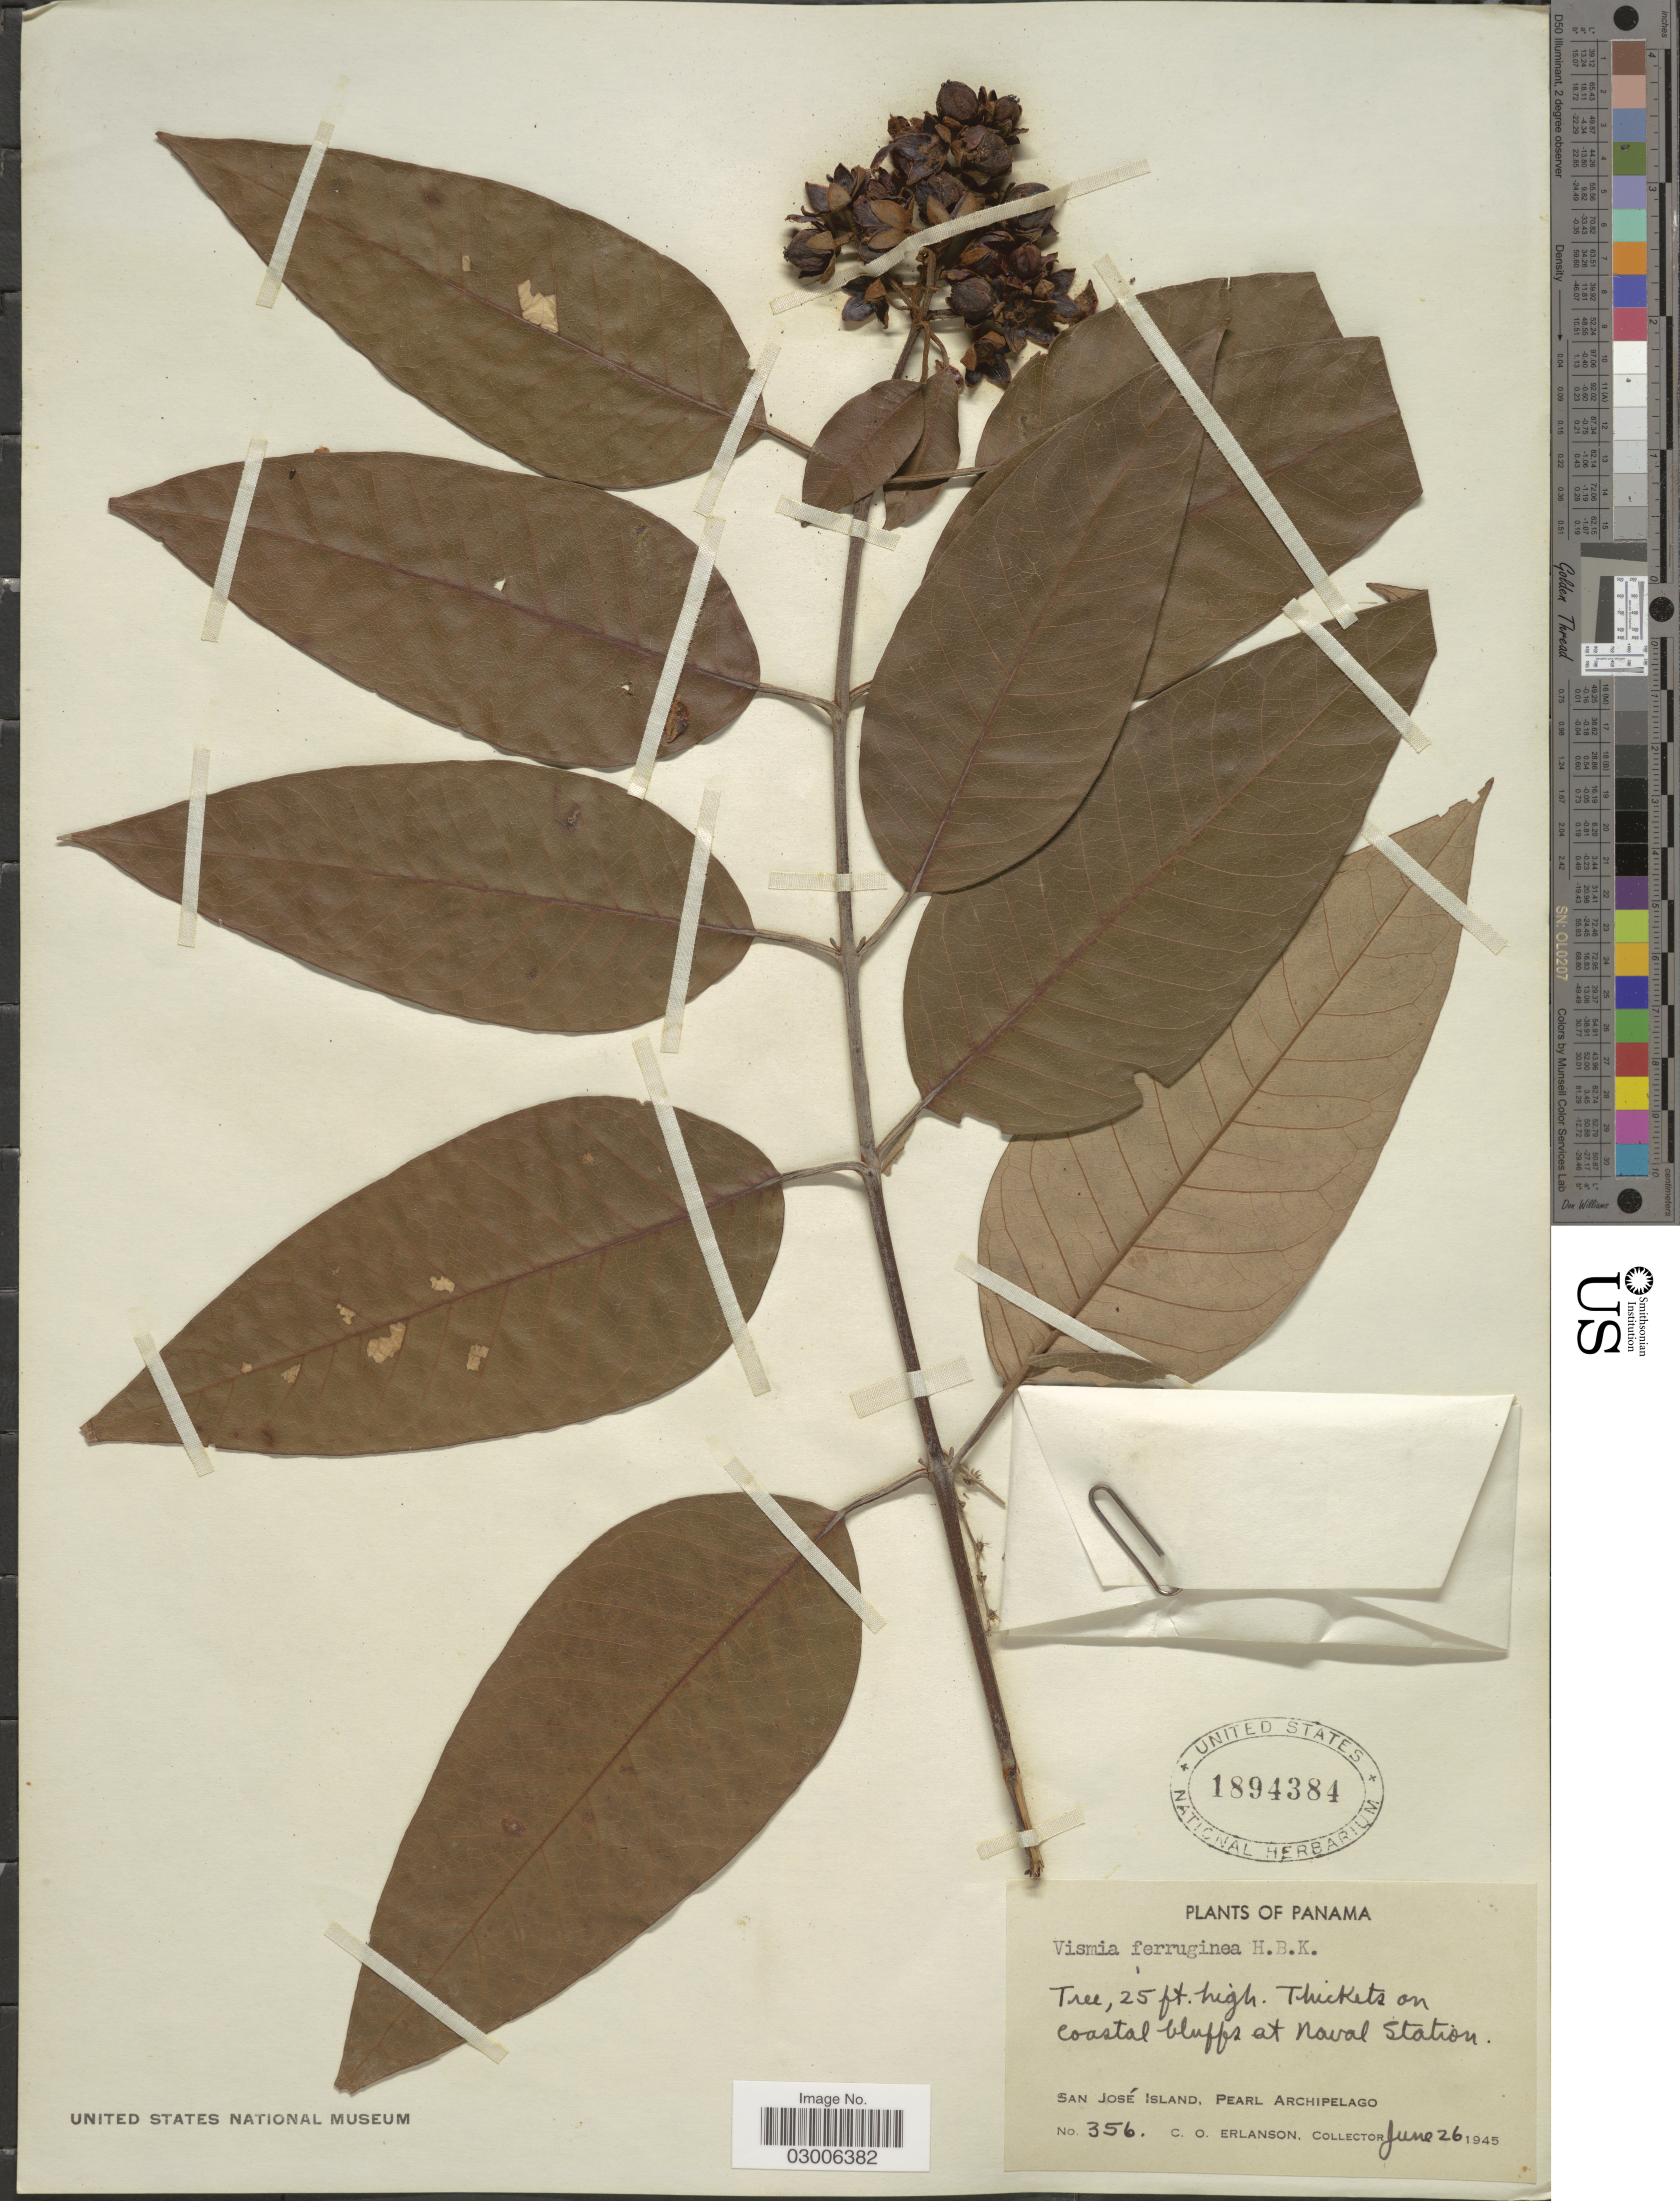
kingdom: Plantae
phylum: Tracheophyta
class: Magnoliopsida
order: Malpighiales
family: Hypericaceae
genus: Vismia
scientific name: Vismia sp.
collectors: C. O. Erlanson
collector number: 356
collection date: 1945-06-26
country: Panama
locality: Coastal bluffs at Naval Station. San José Island, Pearl Archipelago.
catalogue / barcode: US 1894384